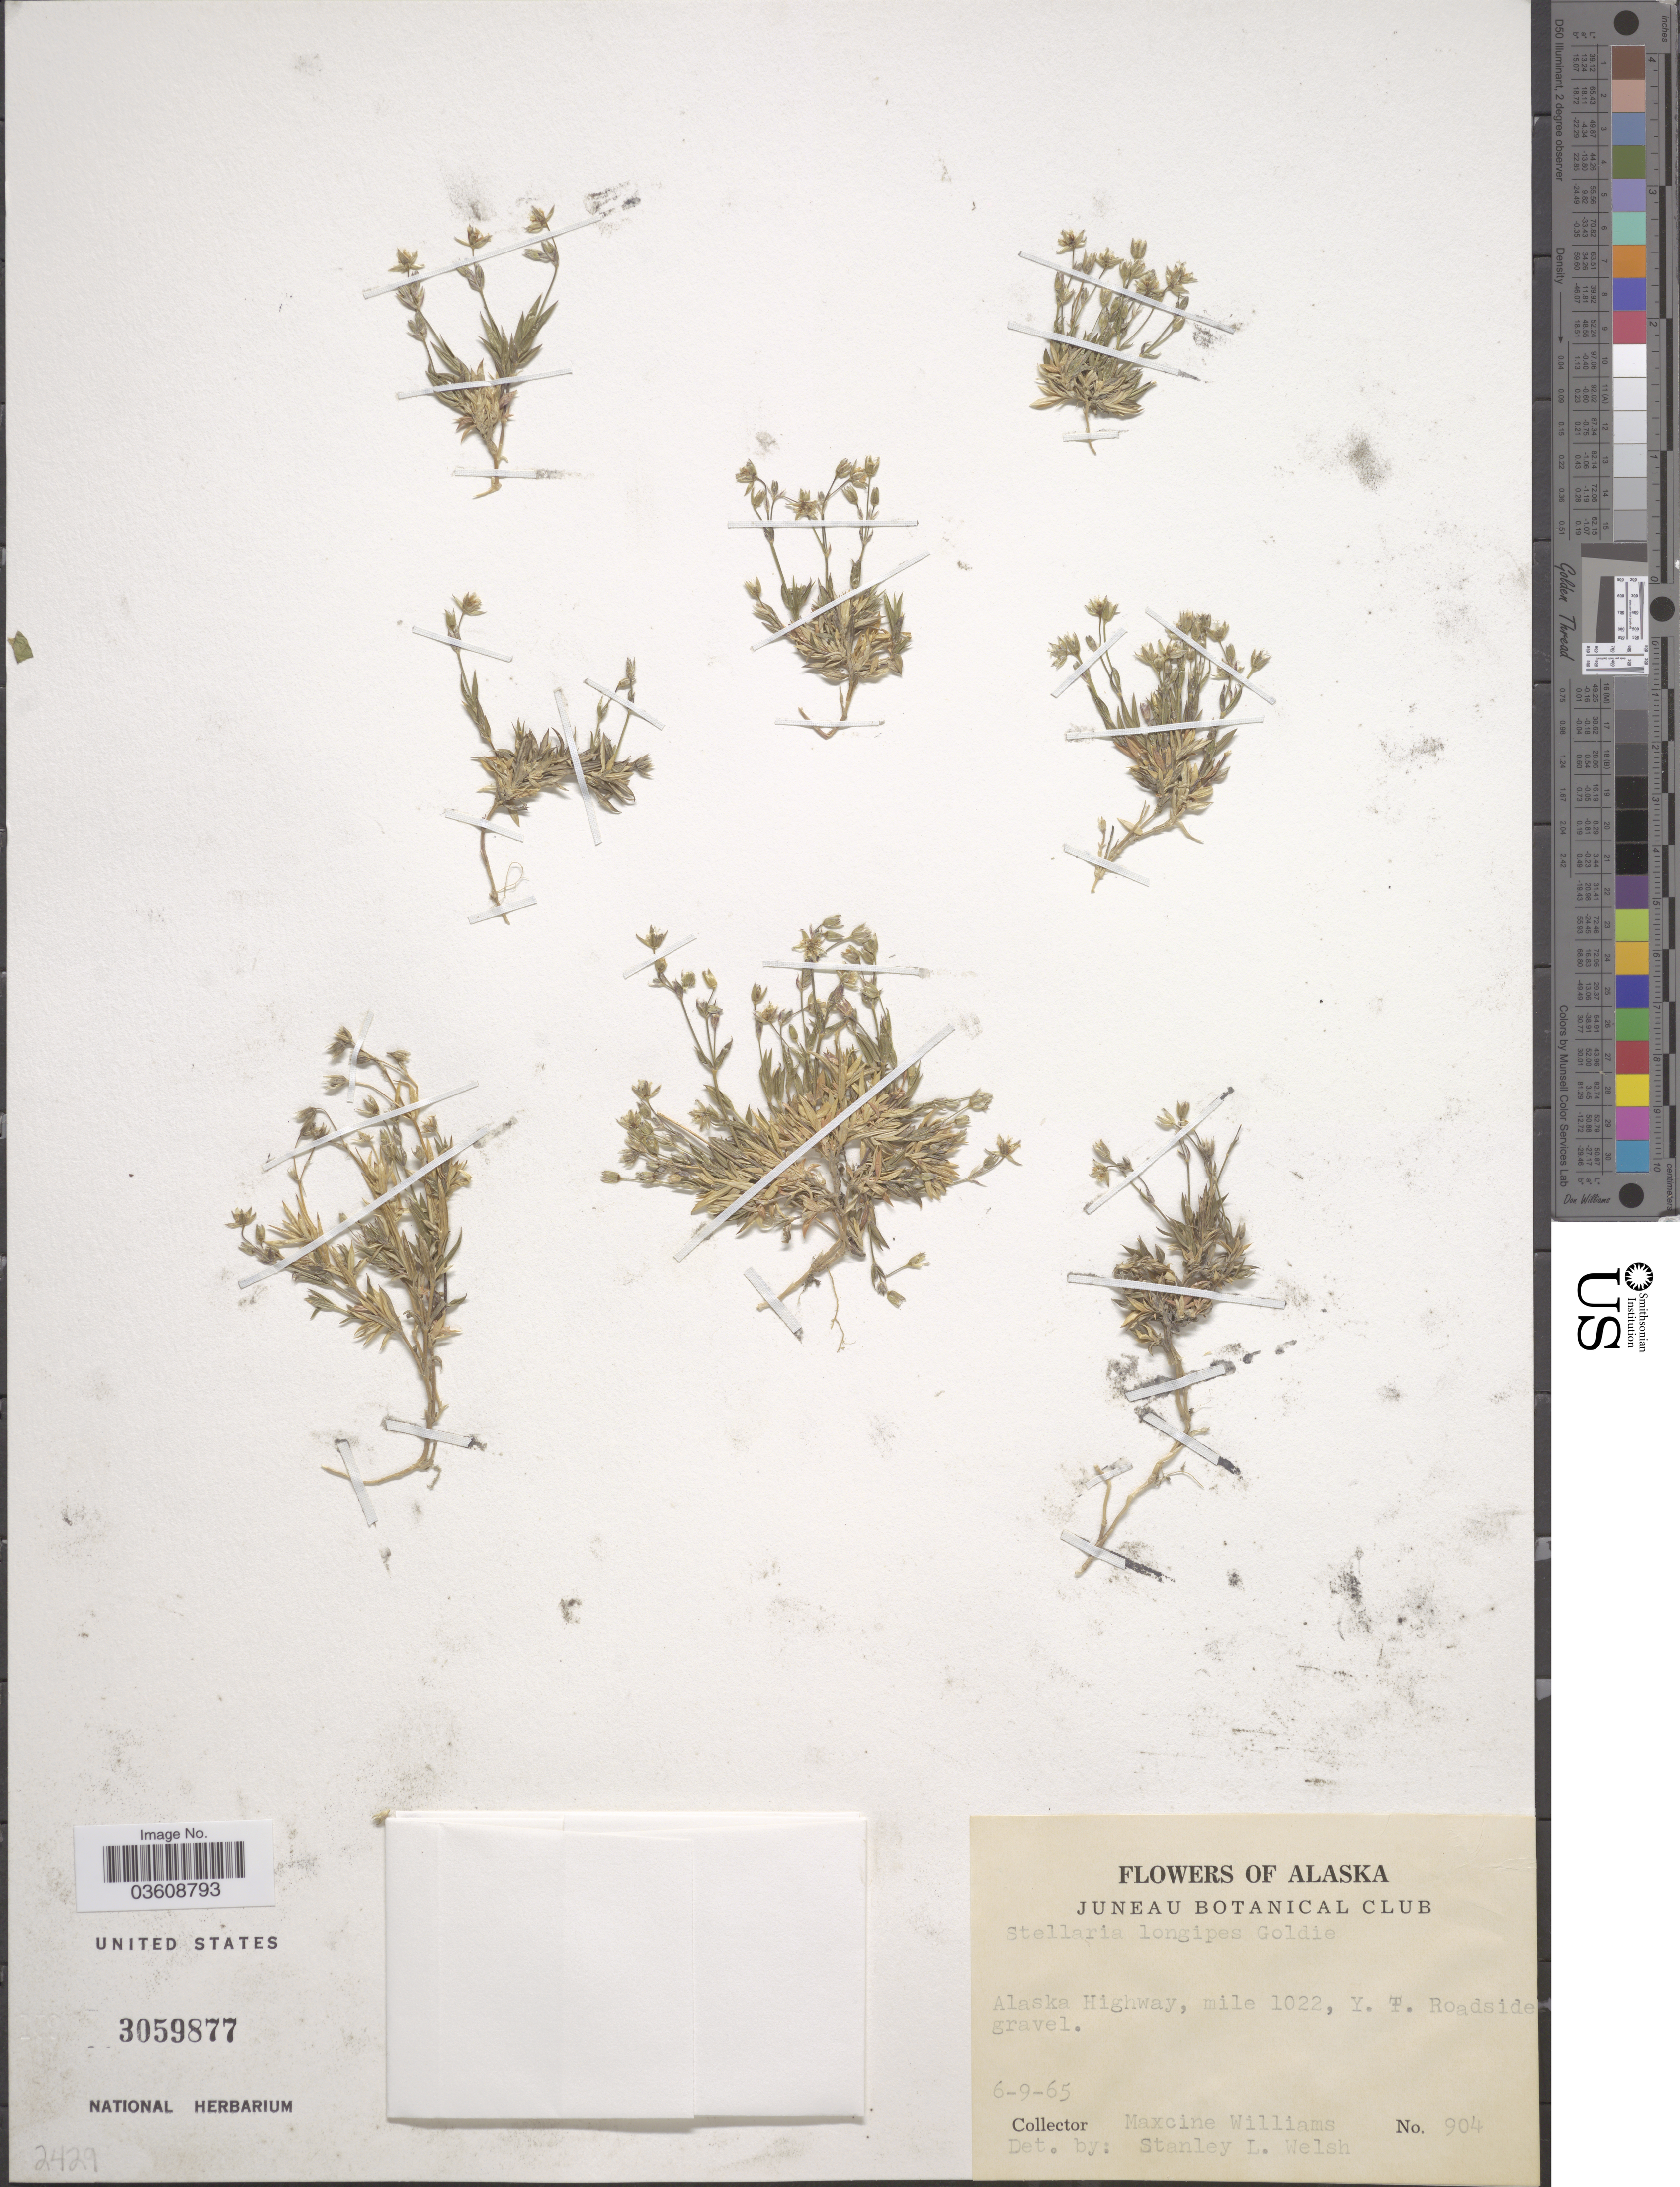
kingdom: Plantae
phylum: Tracheophyta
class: Magnoliopsida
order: Caryophyllales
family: Caryophyllaceae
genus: Stellaria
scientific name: Stellaria longipes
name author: Goldie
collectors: M. Williams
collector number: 904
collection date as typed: Transcribed d/m/y: 9/6/65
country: United States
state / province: Alaska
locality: Juneau Botanical Club [unsure placement] Alaska Highway, mile 1022, Y. T. Roadside gravel.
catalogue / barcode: US 3059877